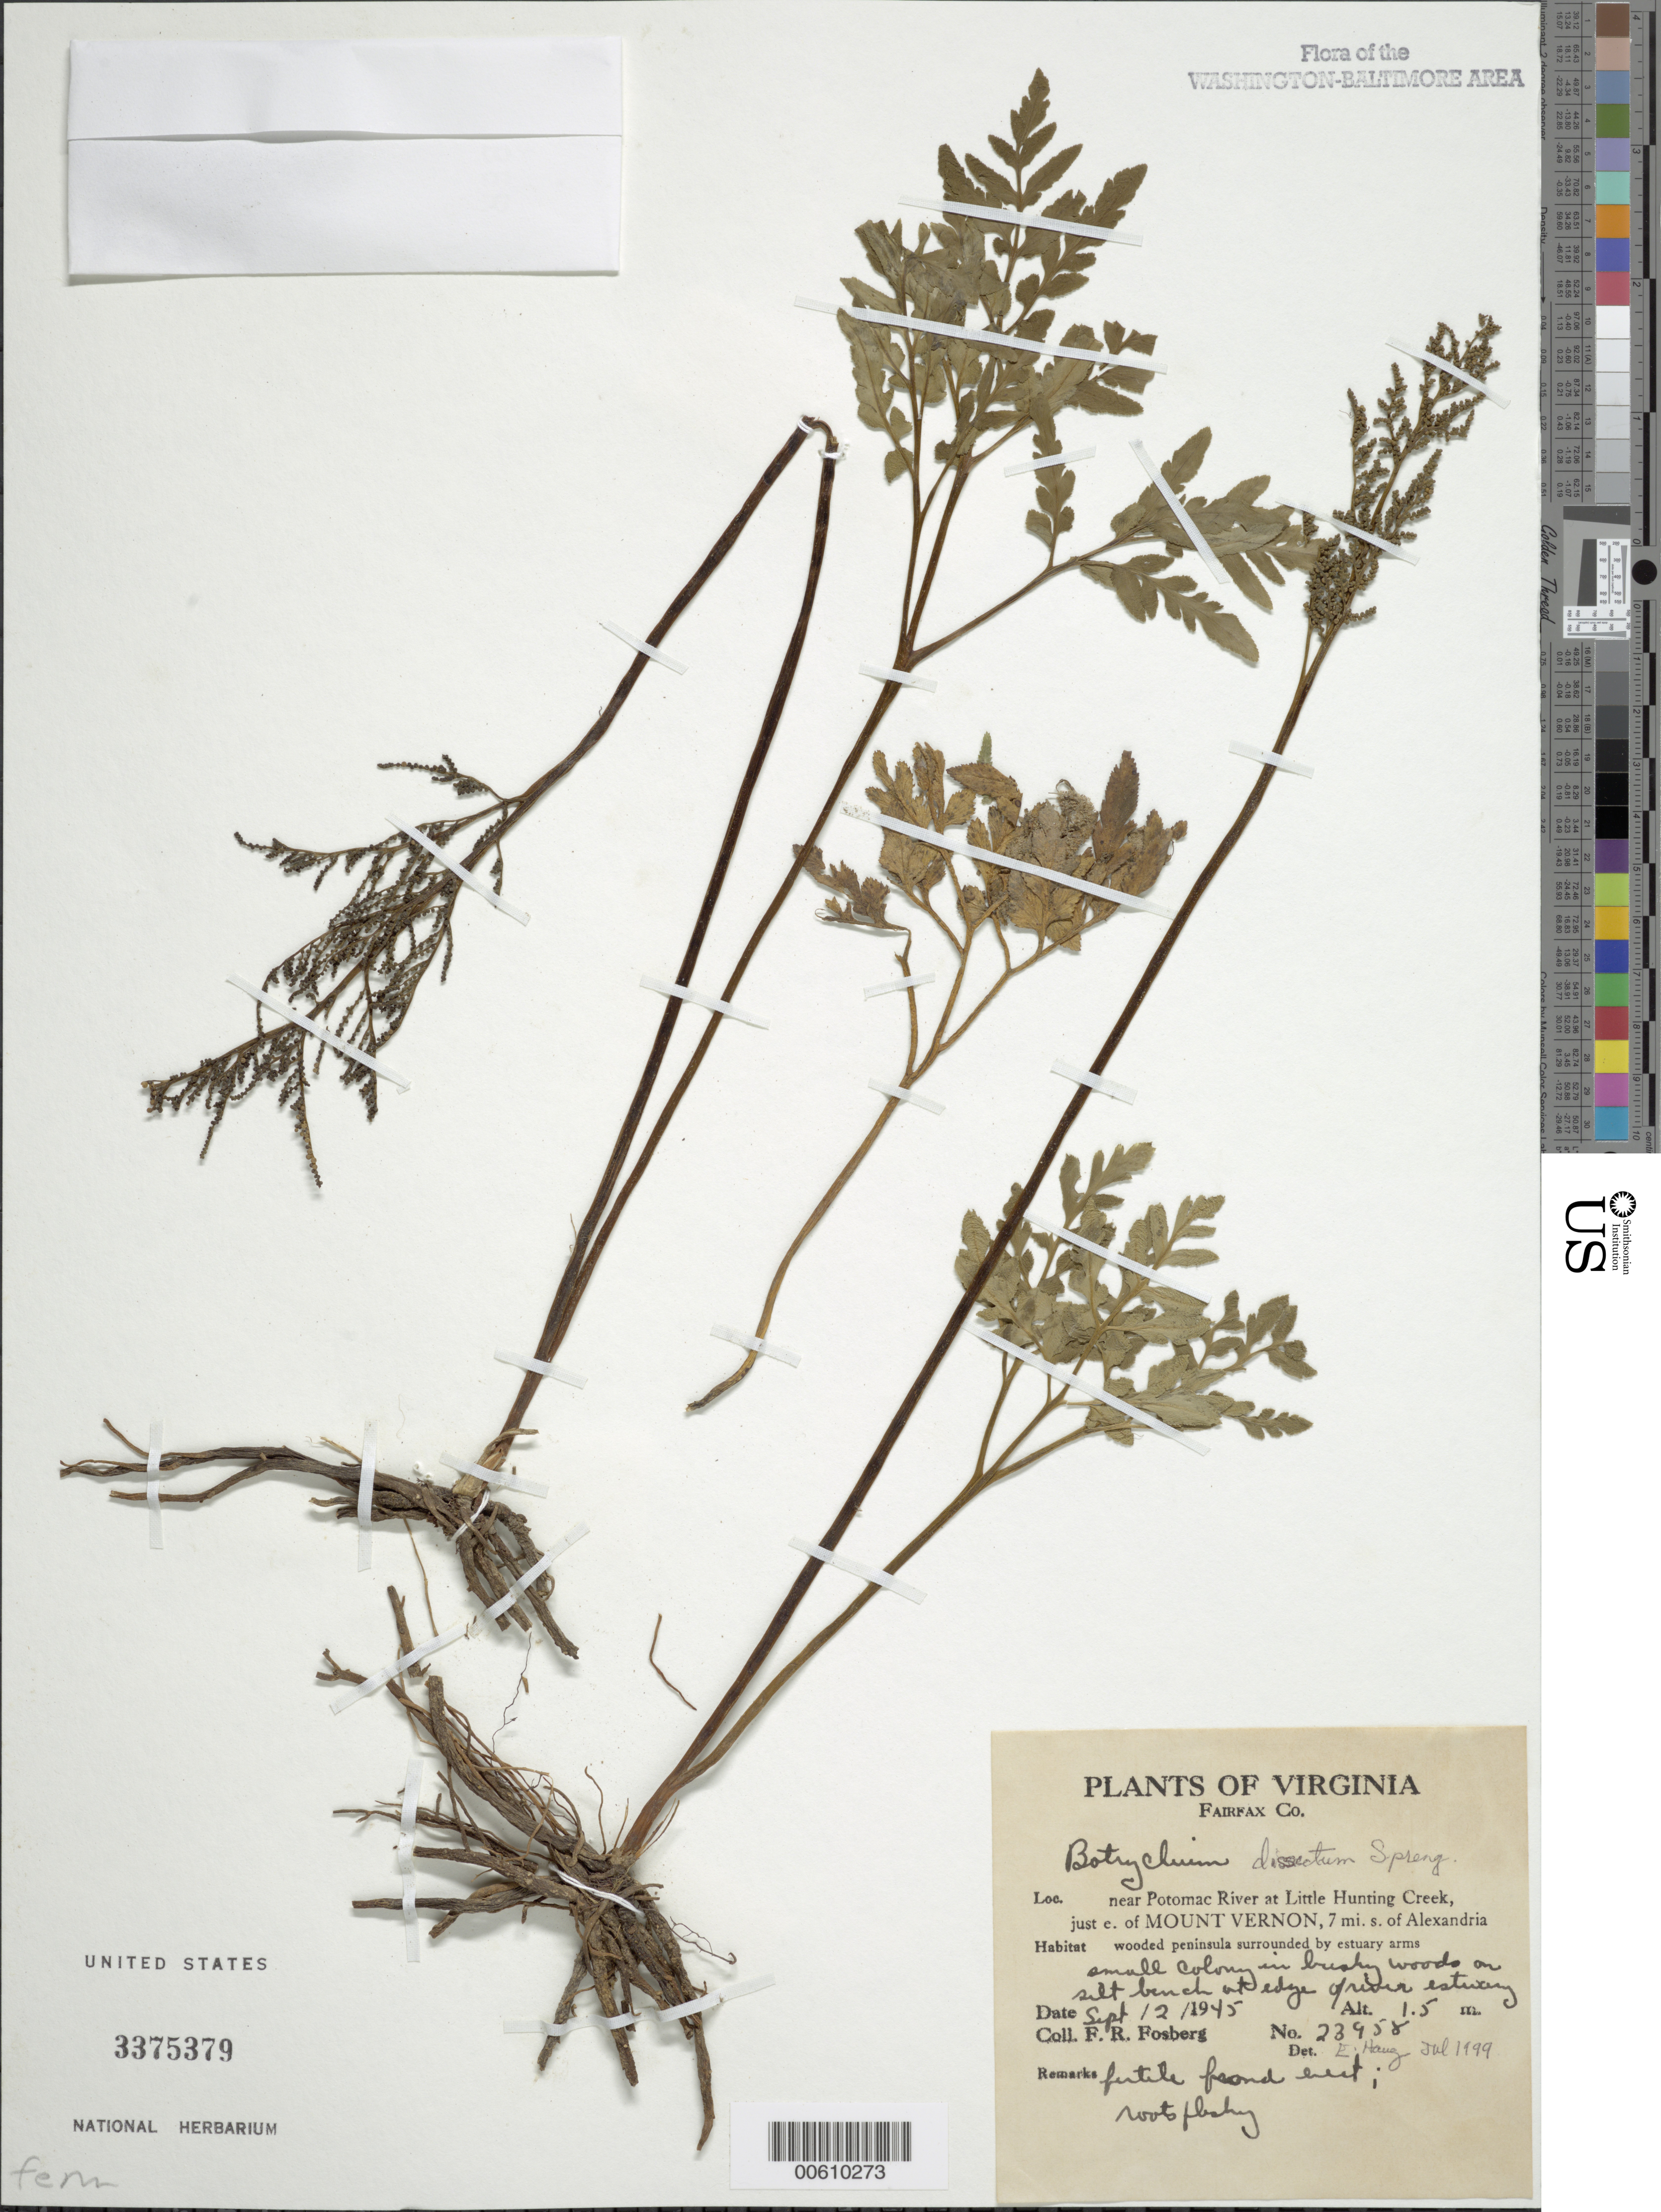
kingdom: Plantae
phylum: Tracheophyta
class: Polypodiopsida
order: Ophioglossales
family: Ophioglossaceae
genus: Botrychium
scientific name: Botrychium dissectum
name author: Spreng.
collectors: F. Fosburg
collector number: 23958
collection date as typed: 02 Sep 1945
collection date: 1945-09-02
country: United States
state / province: Virginia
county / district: Fairfax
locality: Near Potomac River at Little Hunting Creek, E of Mount Vernon, S of Alexandria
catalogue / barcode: US 3375379